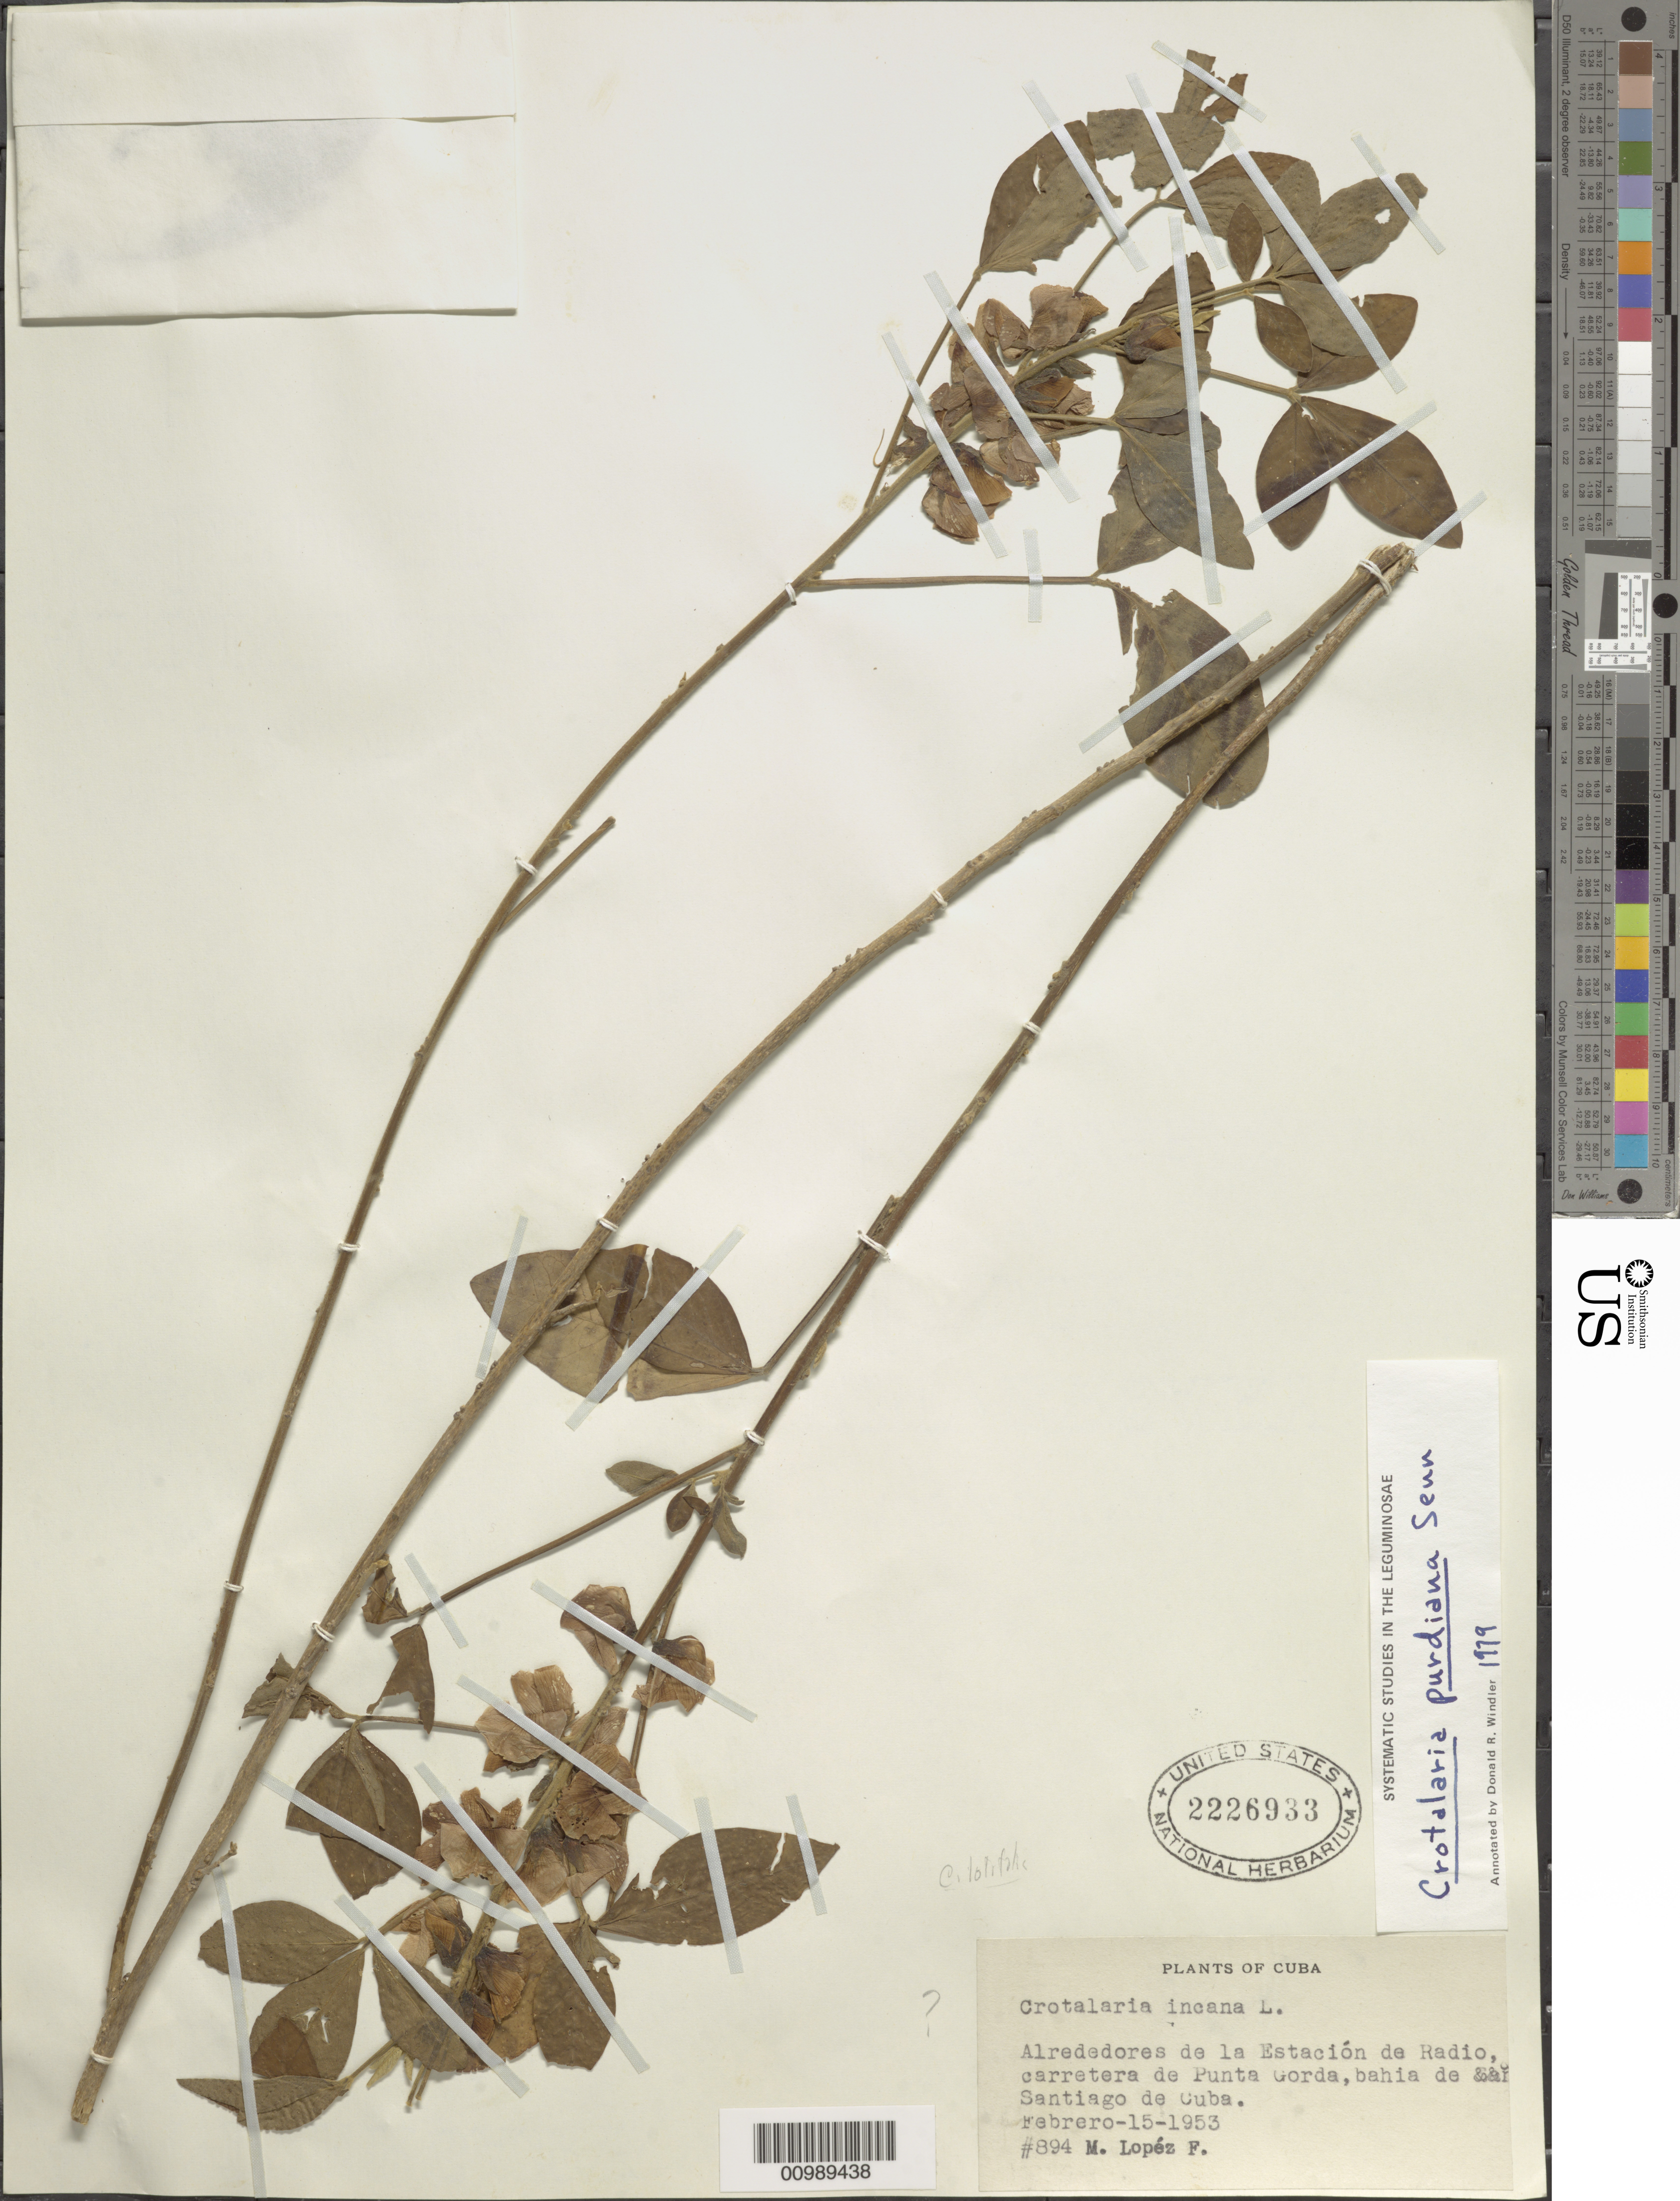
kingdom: Plantae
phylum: Tracheophyta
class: Magnoliopsida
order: Fabales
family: Fabaceae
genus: Crotalaria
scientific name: Crotalaria purdiana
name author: H. Senn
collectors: M. López Figueiras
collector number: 894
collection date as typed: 15 Feb 1953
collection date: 1953-02-15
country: Cuba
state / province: Santiago de Cuba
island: Cuba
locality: Santiago de Cuba [Oriente]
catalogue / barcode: US 2226933